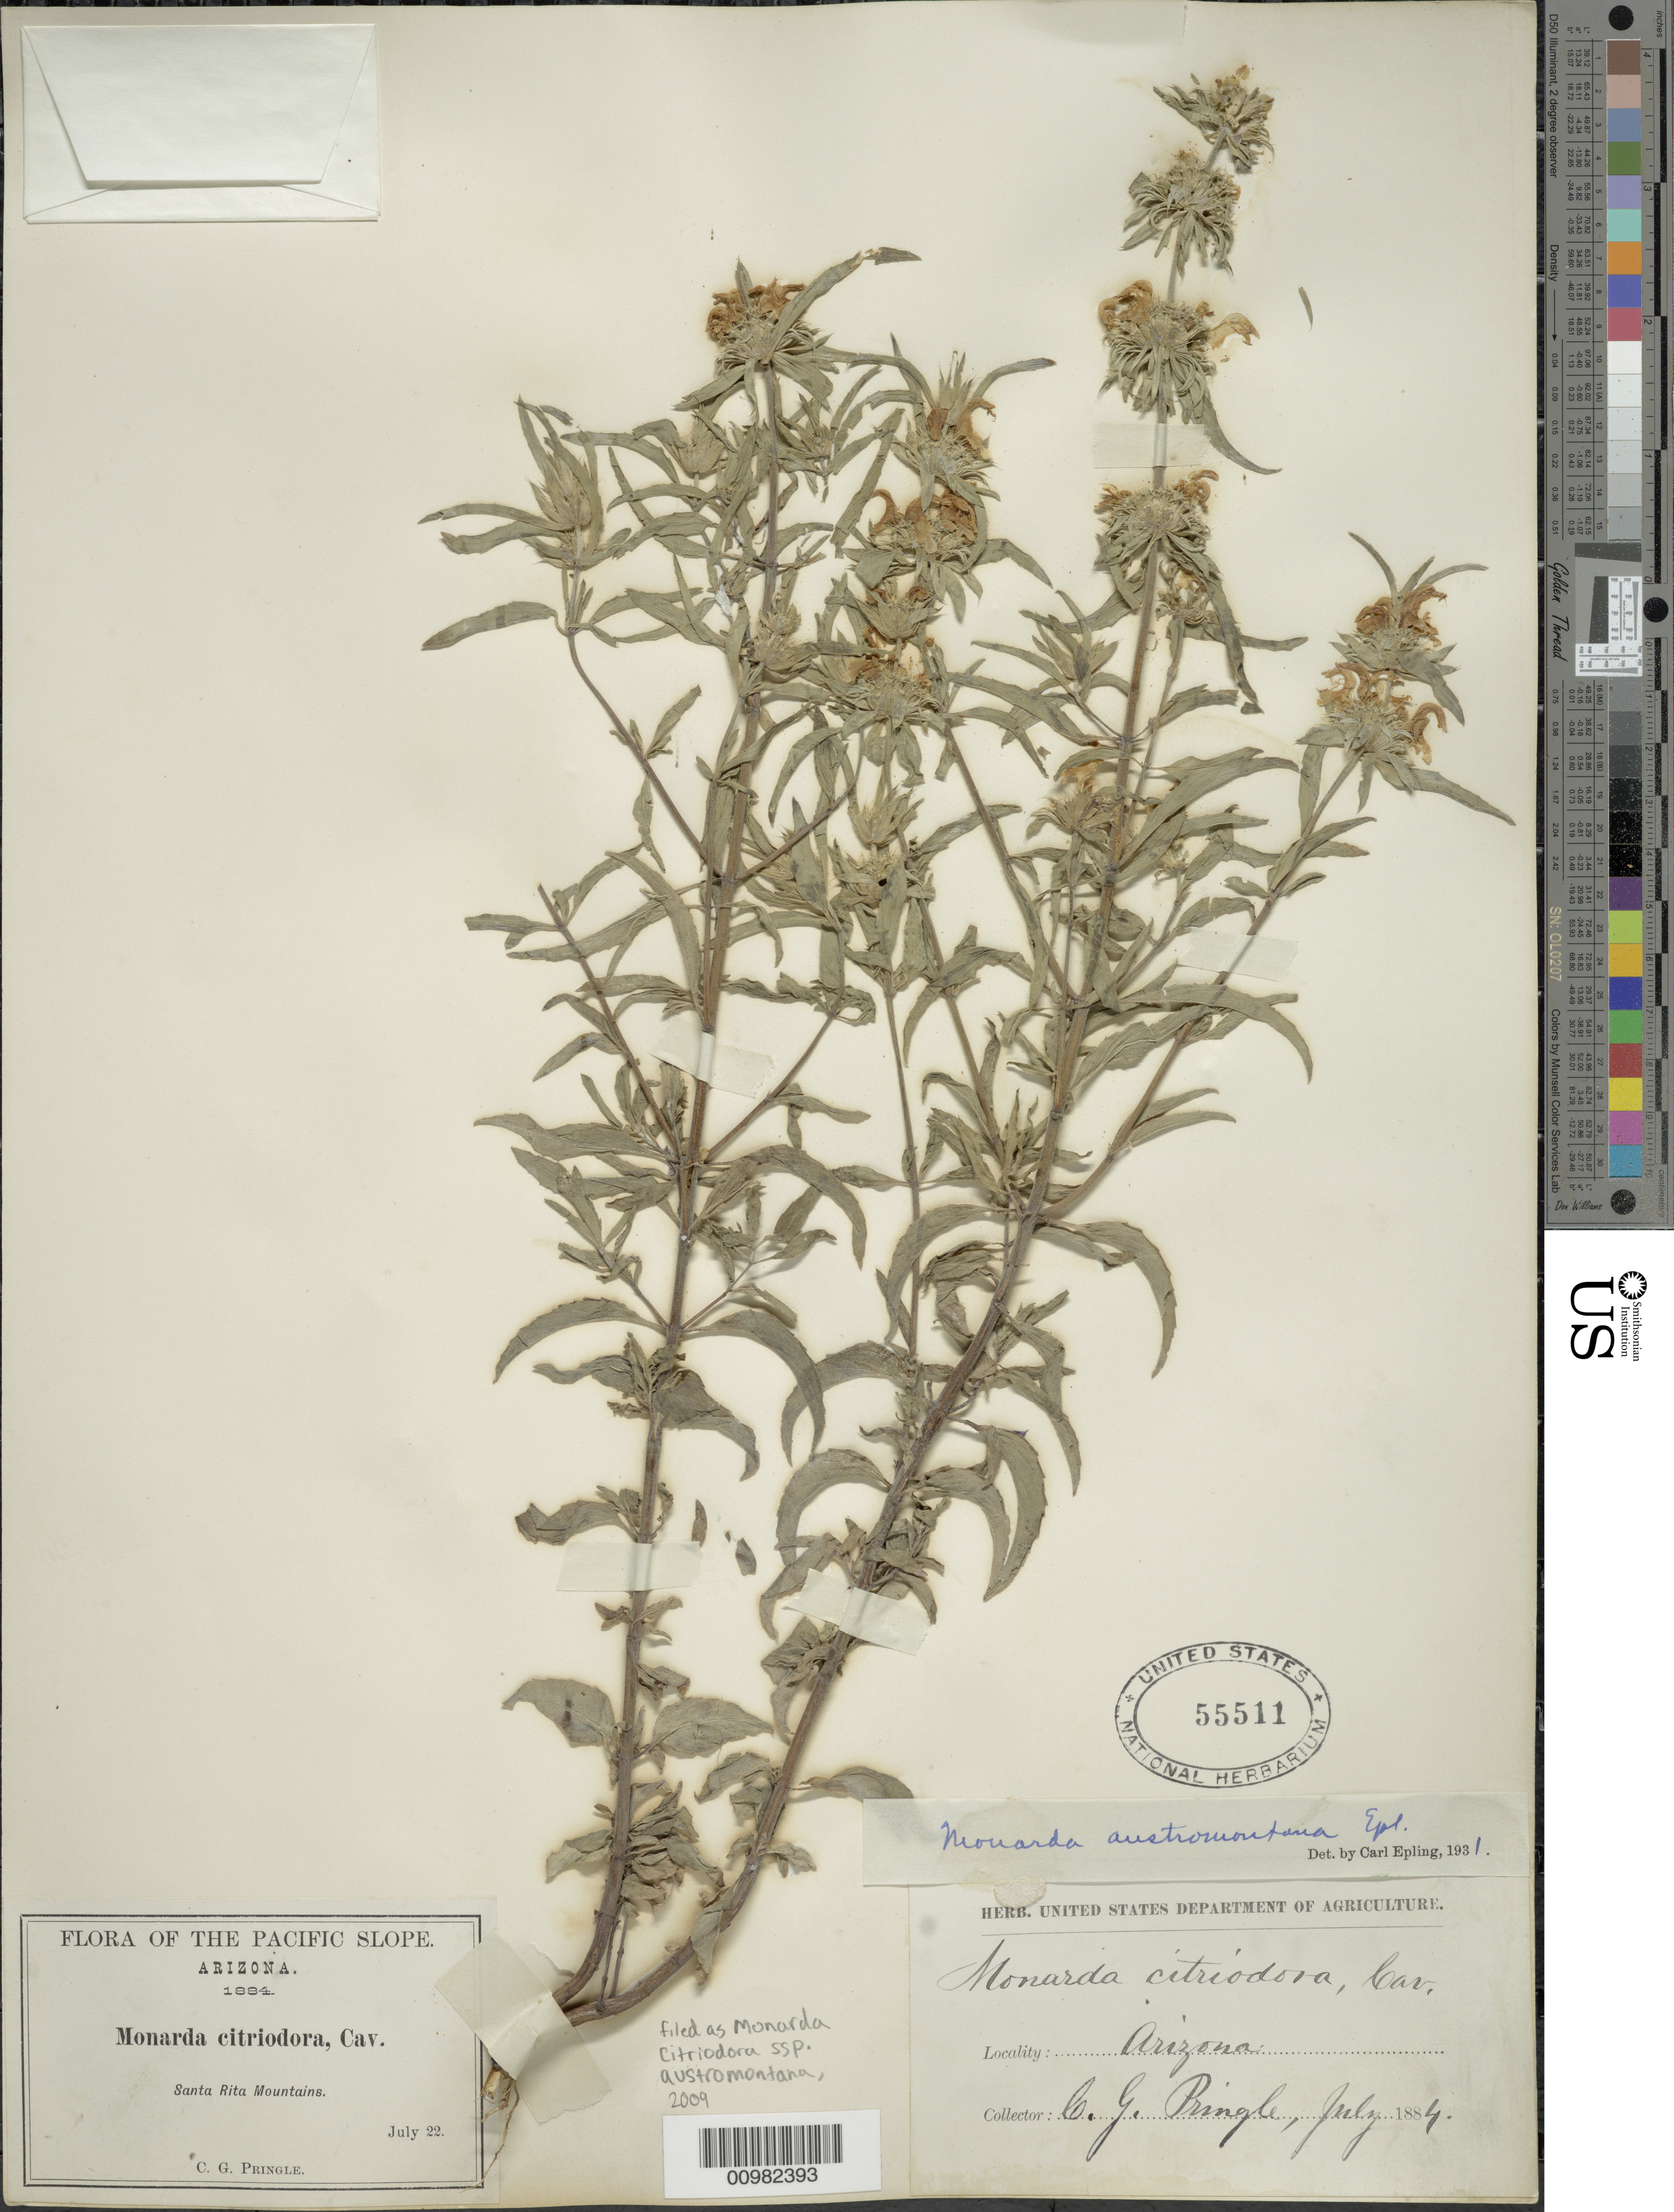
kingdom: Plantae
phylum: Tracheophyta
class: Magnoliopsida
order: Lamiales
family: Lamiaceae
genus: Monarda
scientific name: Monarda citriodora subsp. austromontana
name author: (Epling) Scora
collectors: C. G. Pringle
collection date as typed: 22 Jul 1884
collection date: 1884-07-22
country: United States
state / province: Arizona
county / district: Santa Cruz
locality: Santa Rita Mts.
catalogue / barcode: US 55511